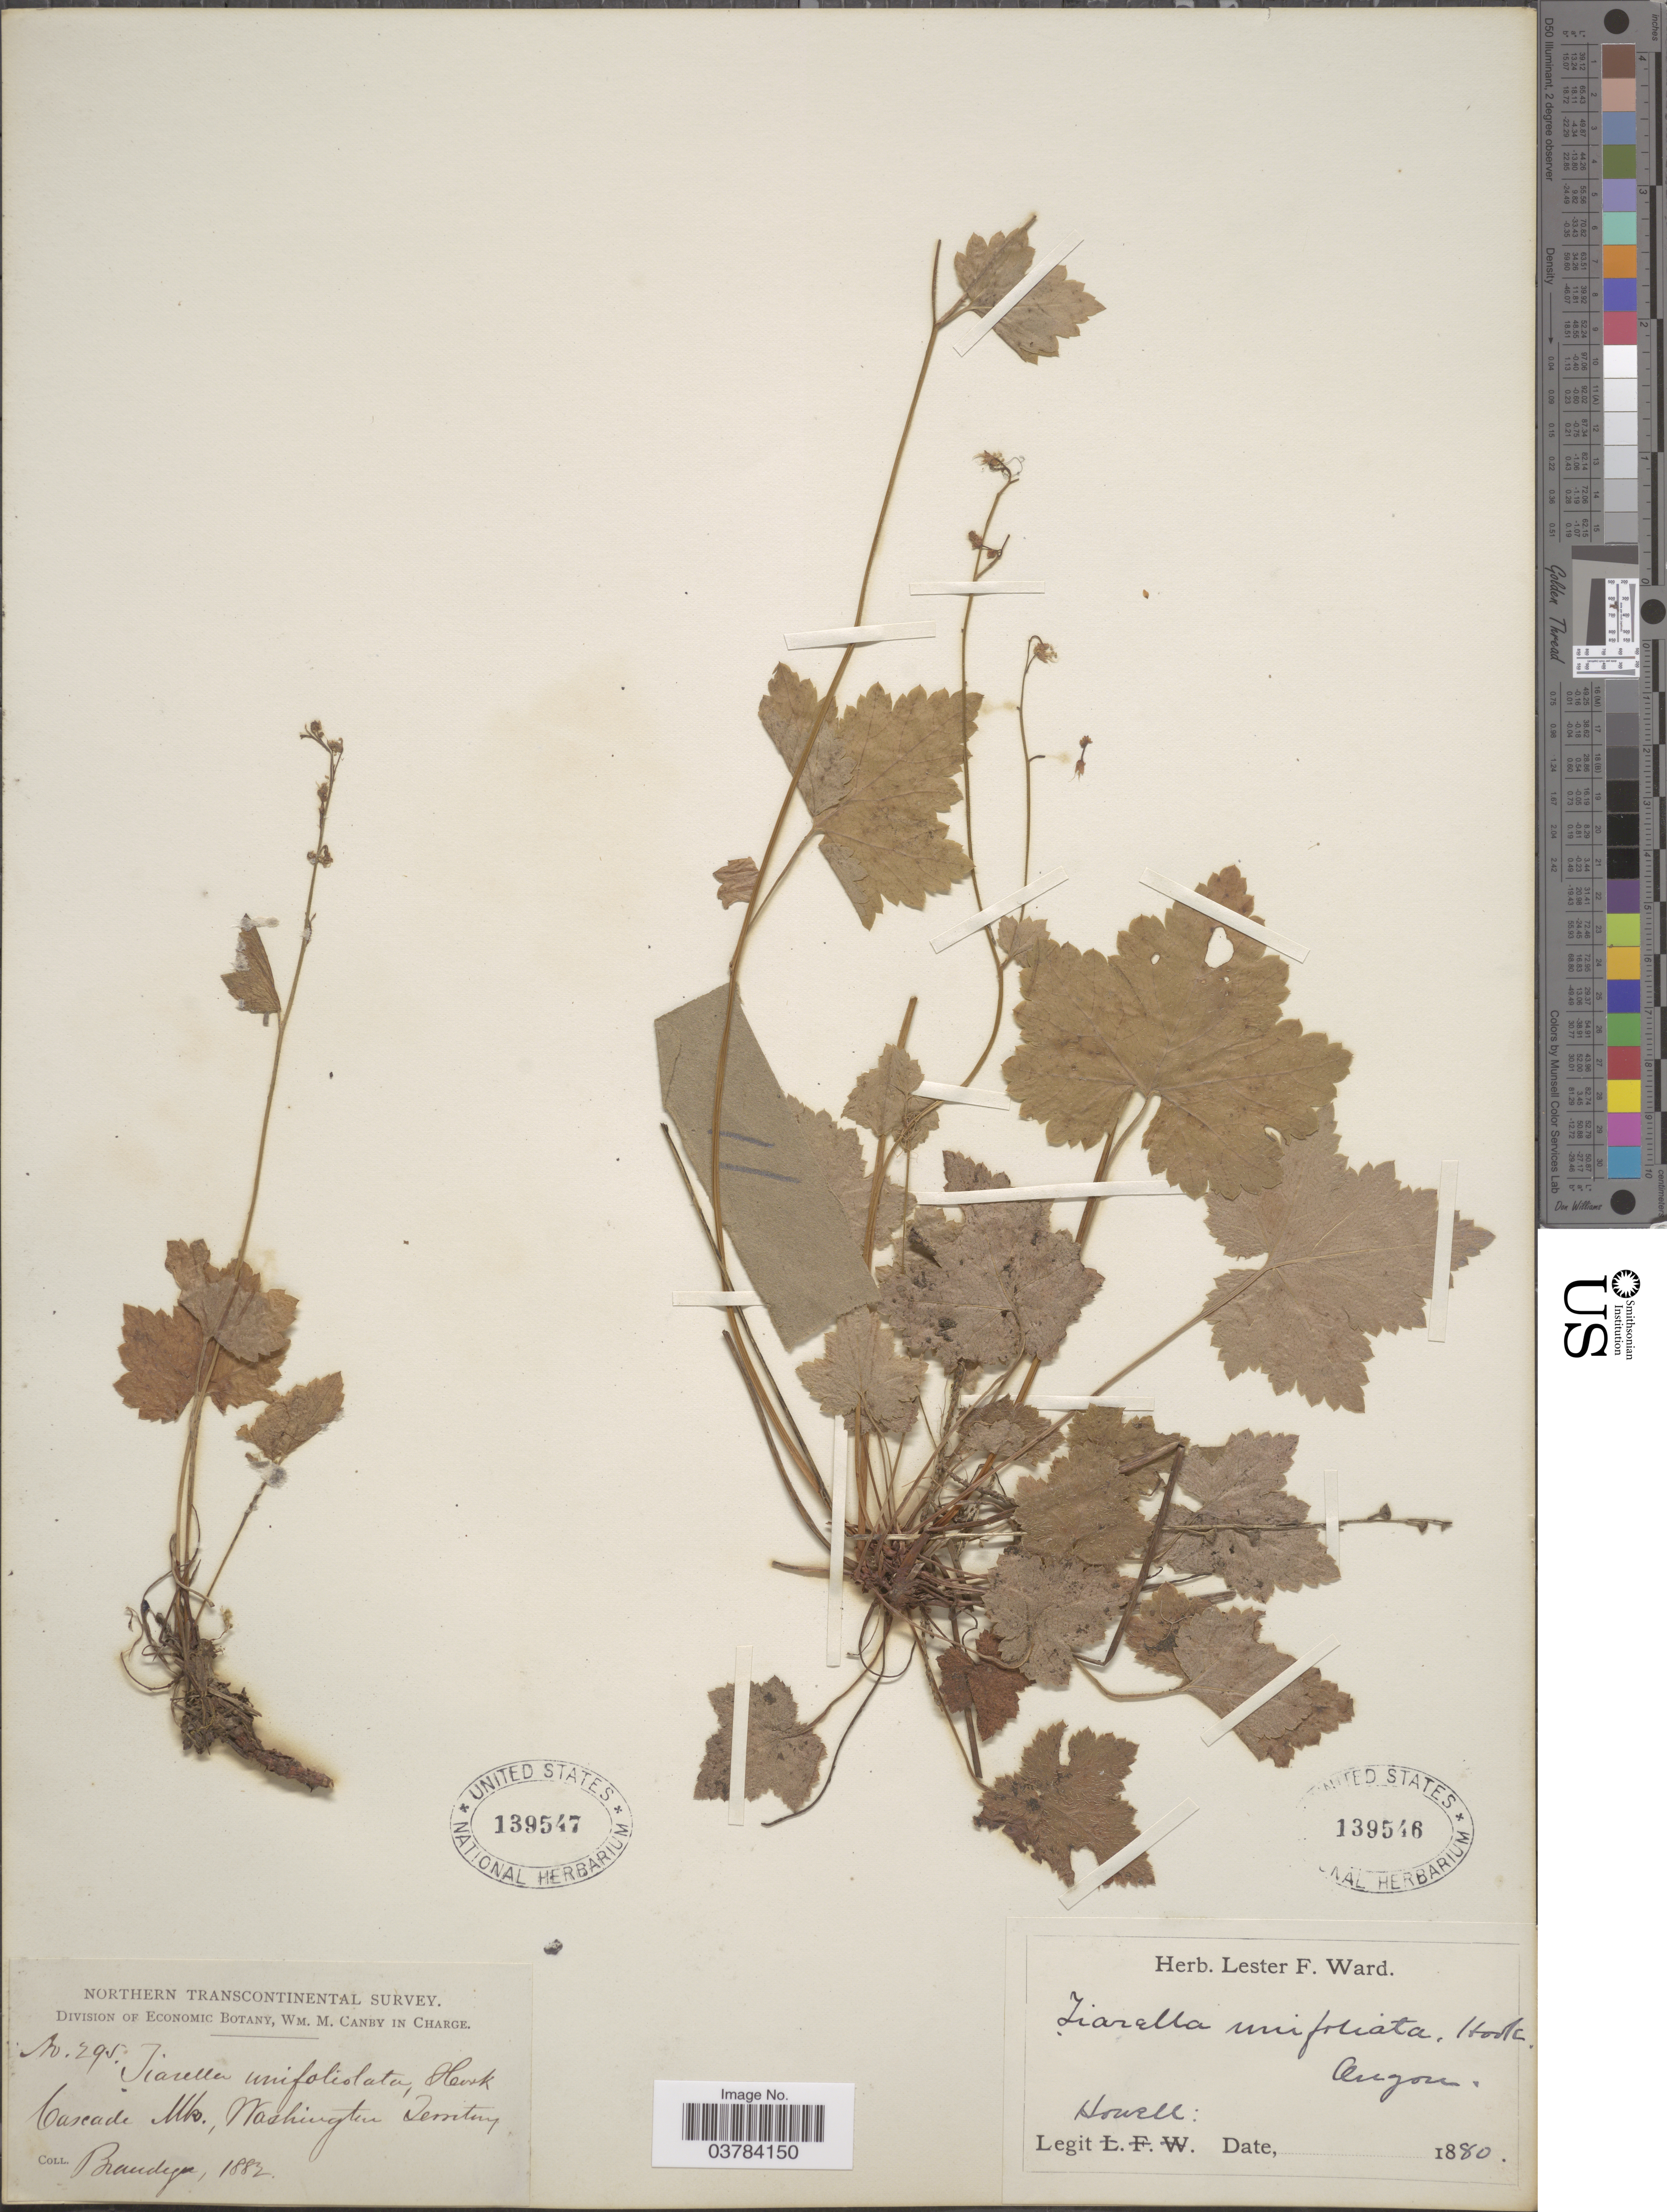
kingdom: Plantae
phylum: Tracheophyta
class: Magnoliopsida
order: Saxifragales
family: Saxifragaceae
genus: Tiarella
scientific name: Tiarella unifoliata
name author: Hook.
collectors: -- Brandegee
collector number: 295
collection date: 1882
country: United States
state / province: Washington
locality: Northern Transcontinental Survey. Cascade Mts.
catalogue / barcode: US 139547